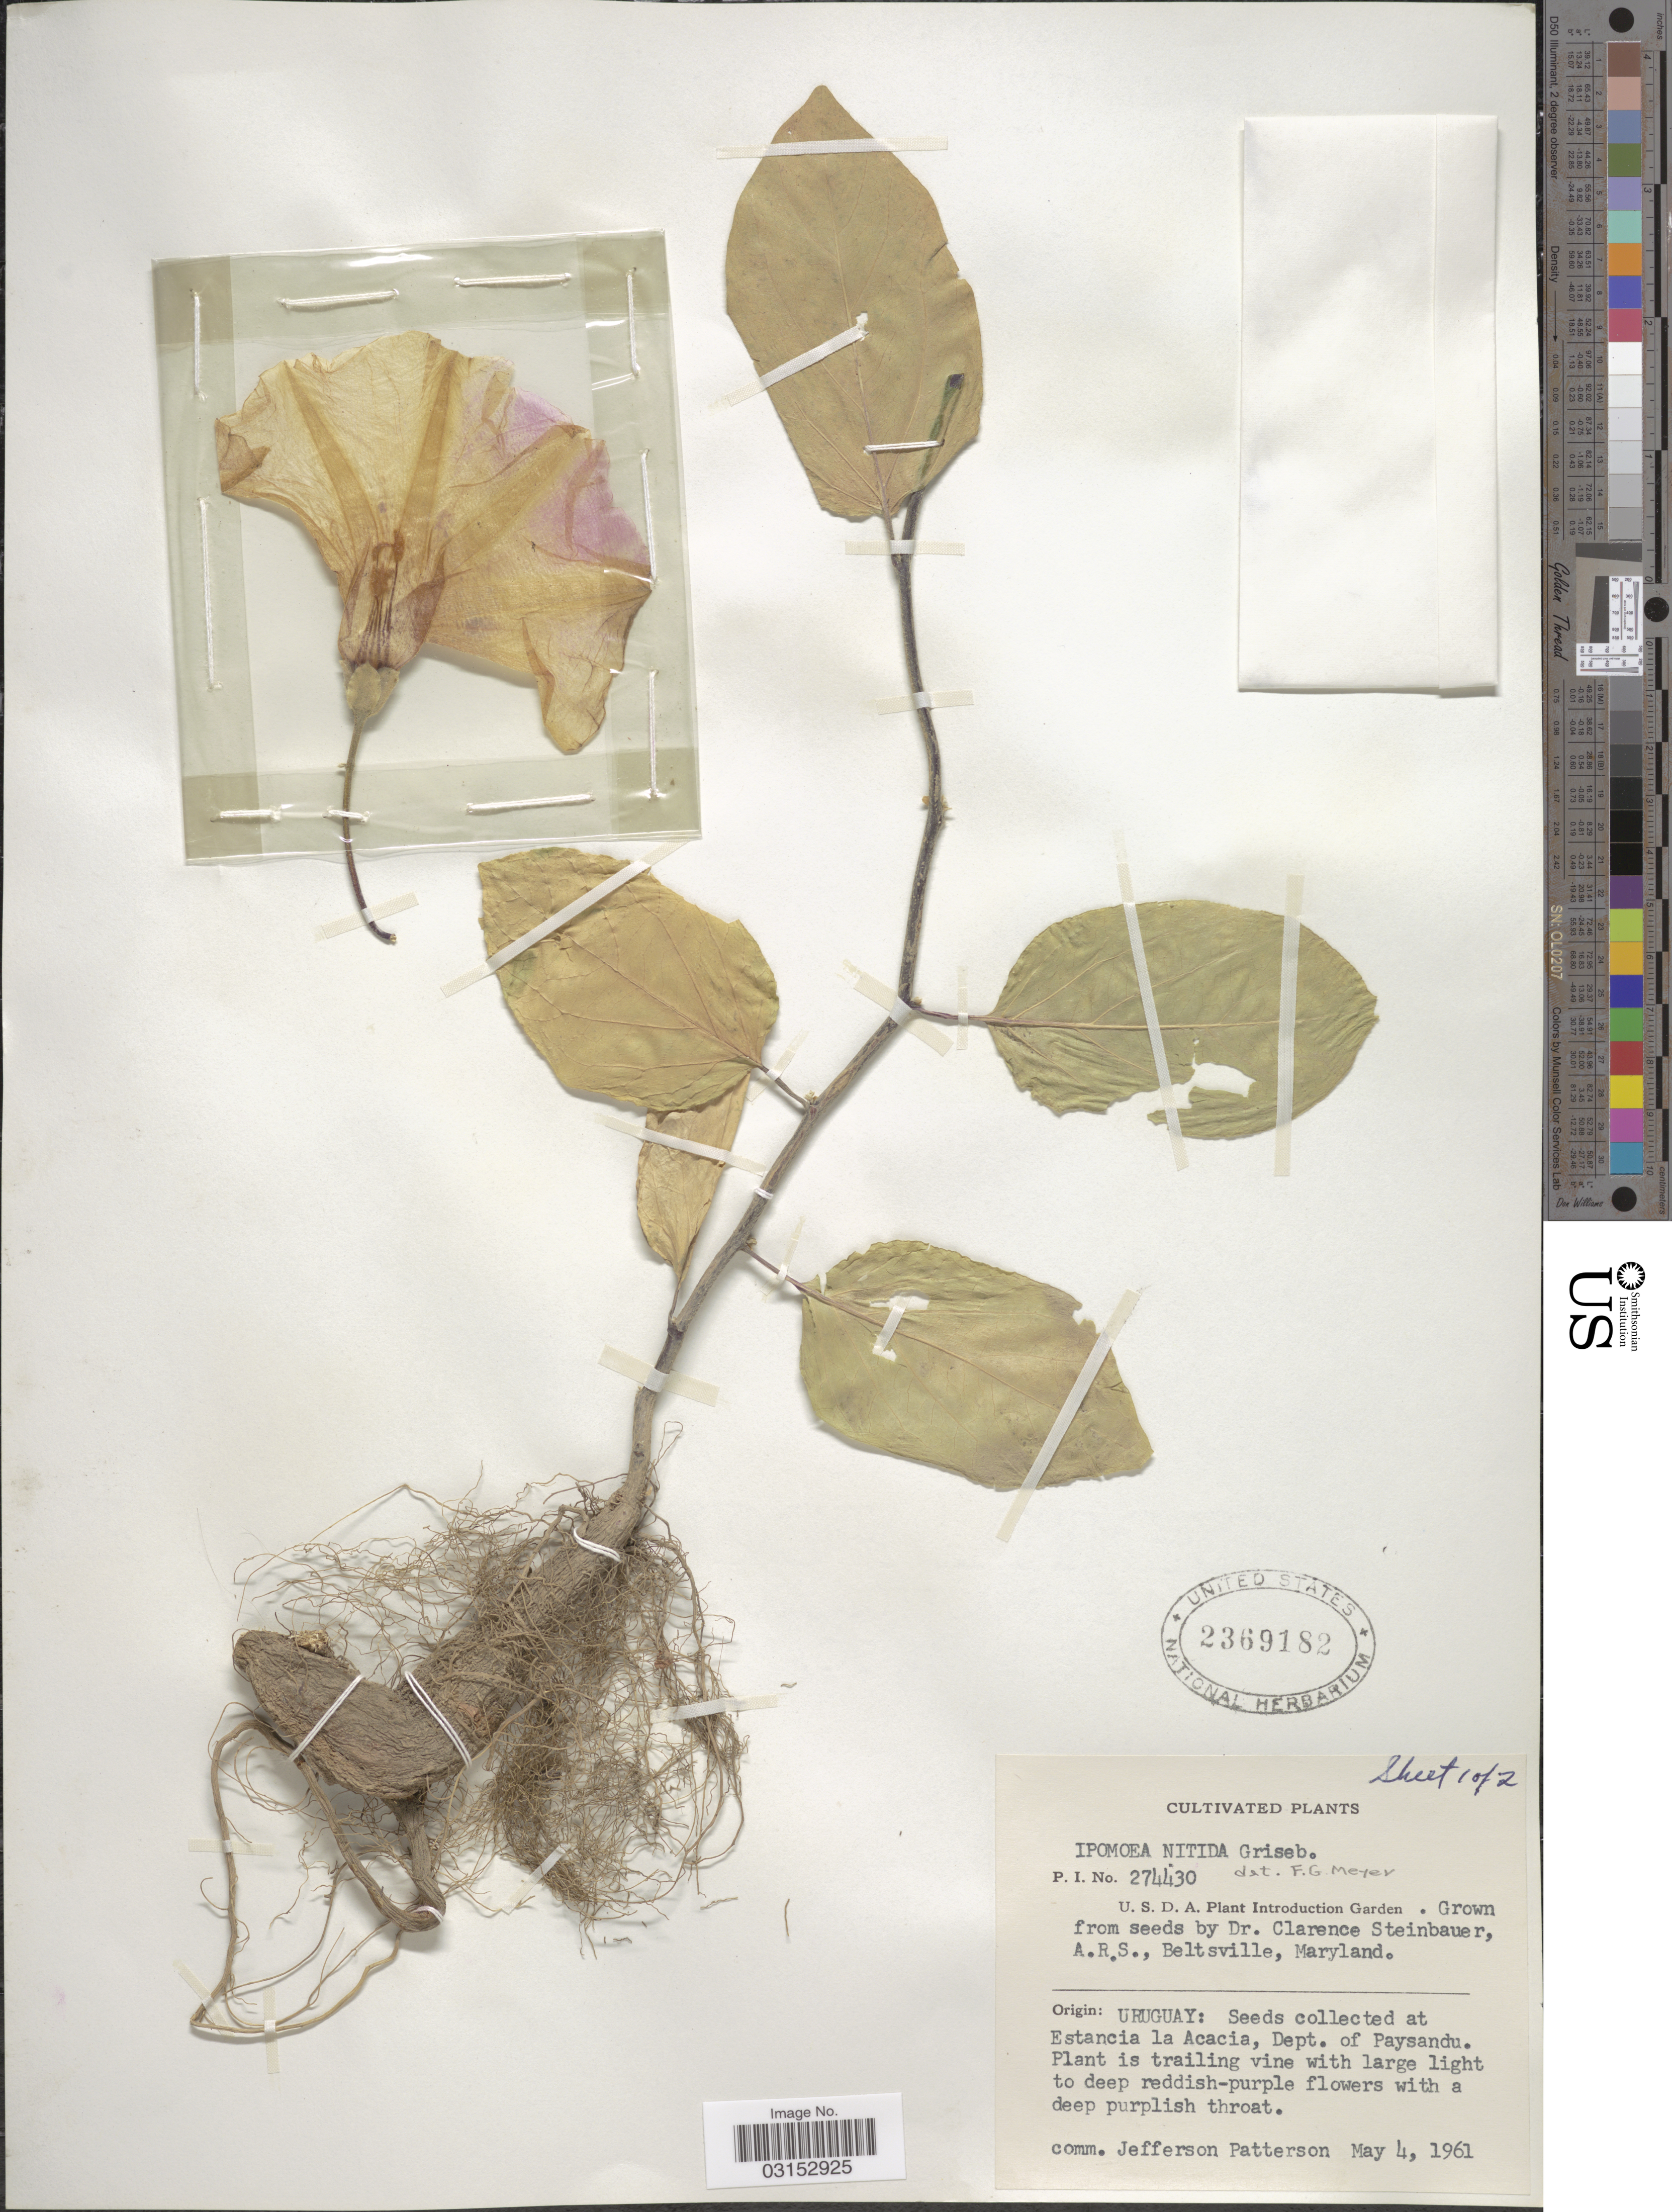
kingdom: Plantae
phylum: Tracheophyta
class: Magnoliopsida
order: Solanales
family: Convolvulaceae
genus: Ipomoea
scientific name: Ipomoea nitida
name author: Griseb.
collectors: C. Steinbauer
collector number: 274430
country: United States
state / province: Maryland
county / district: Prince George's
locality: A.R.S., Beltsville.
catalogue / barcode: US 2369182